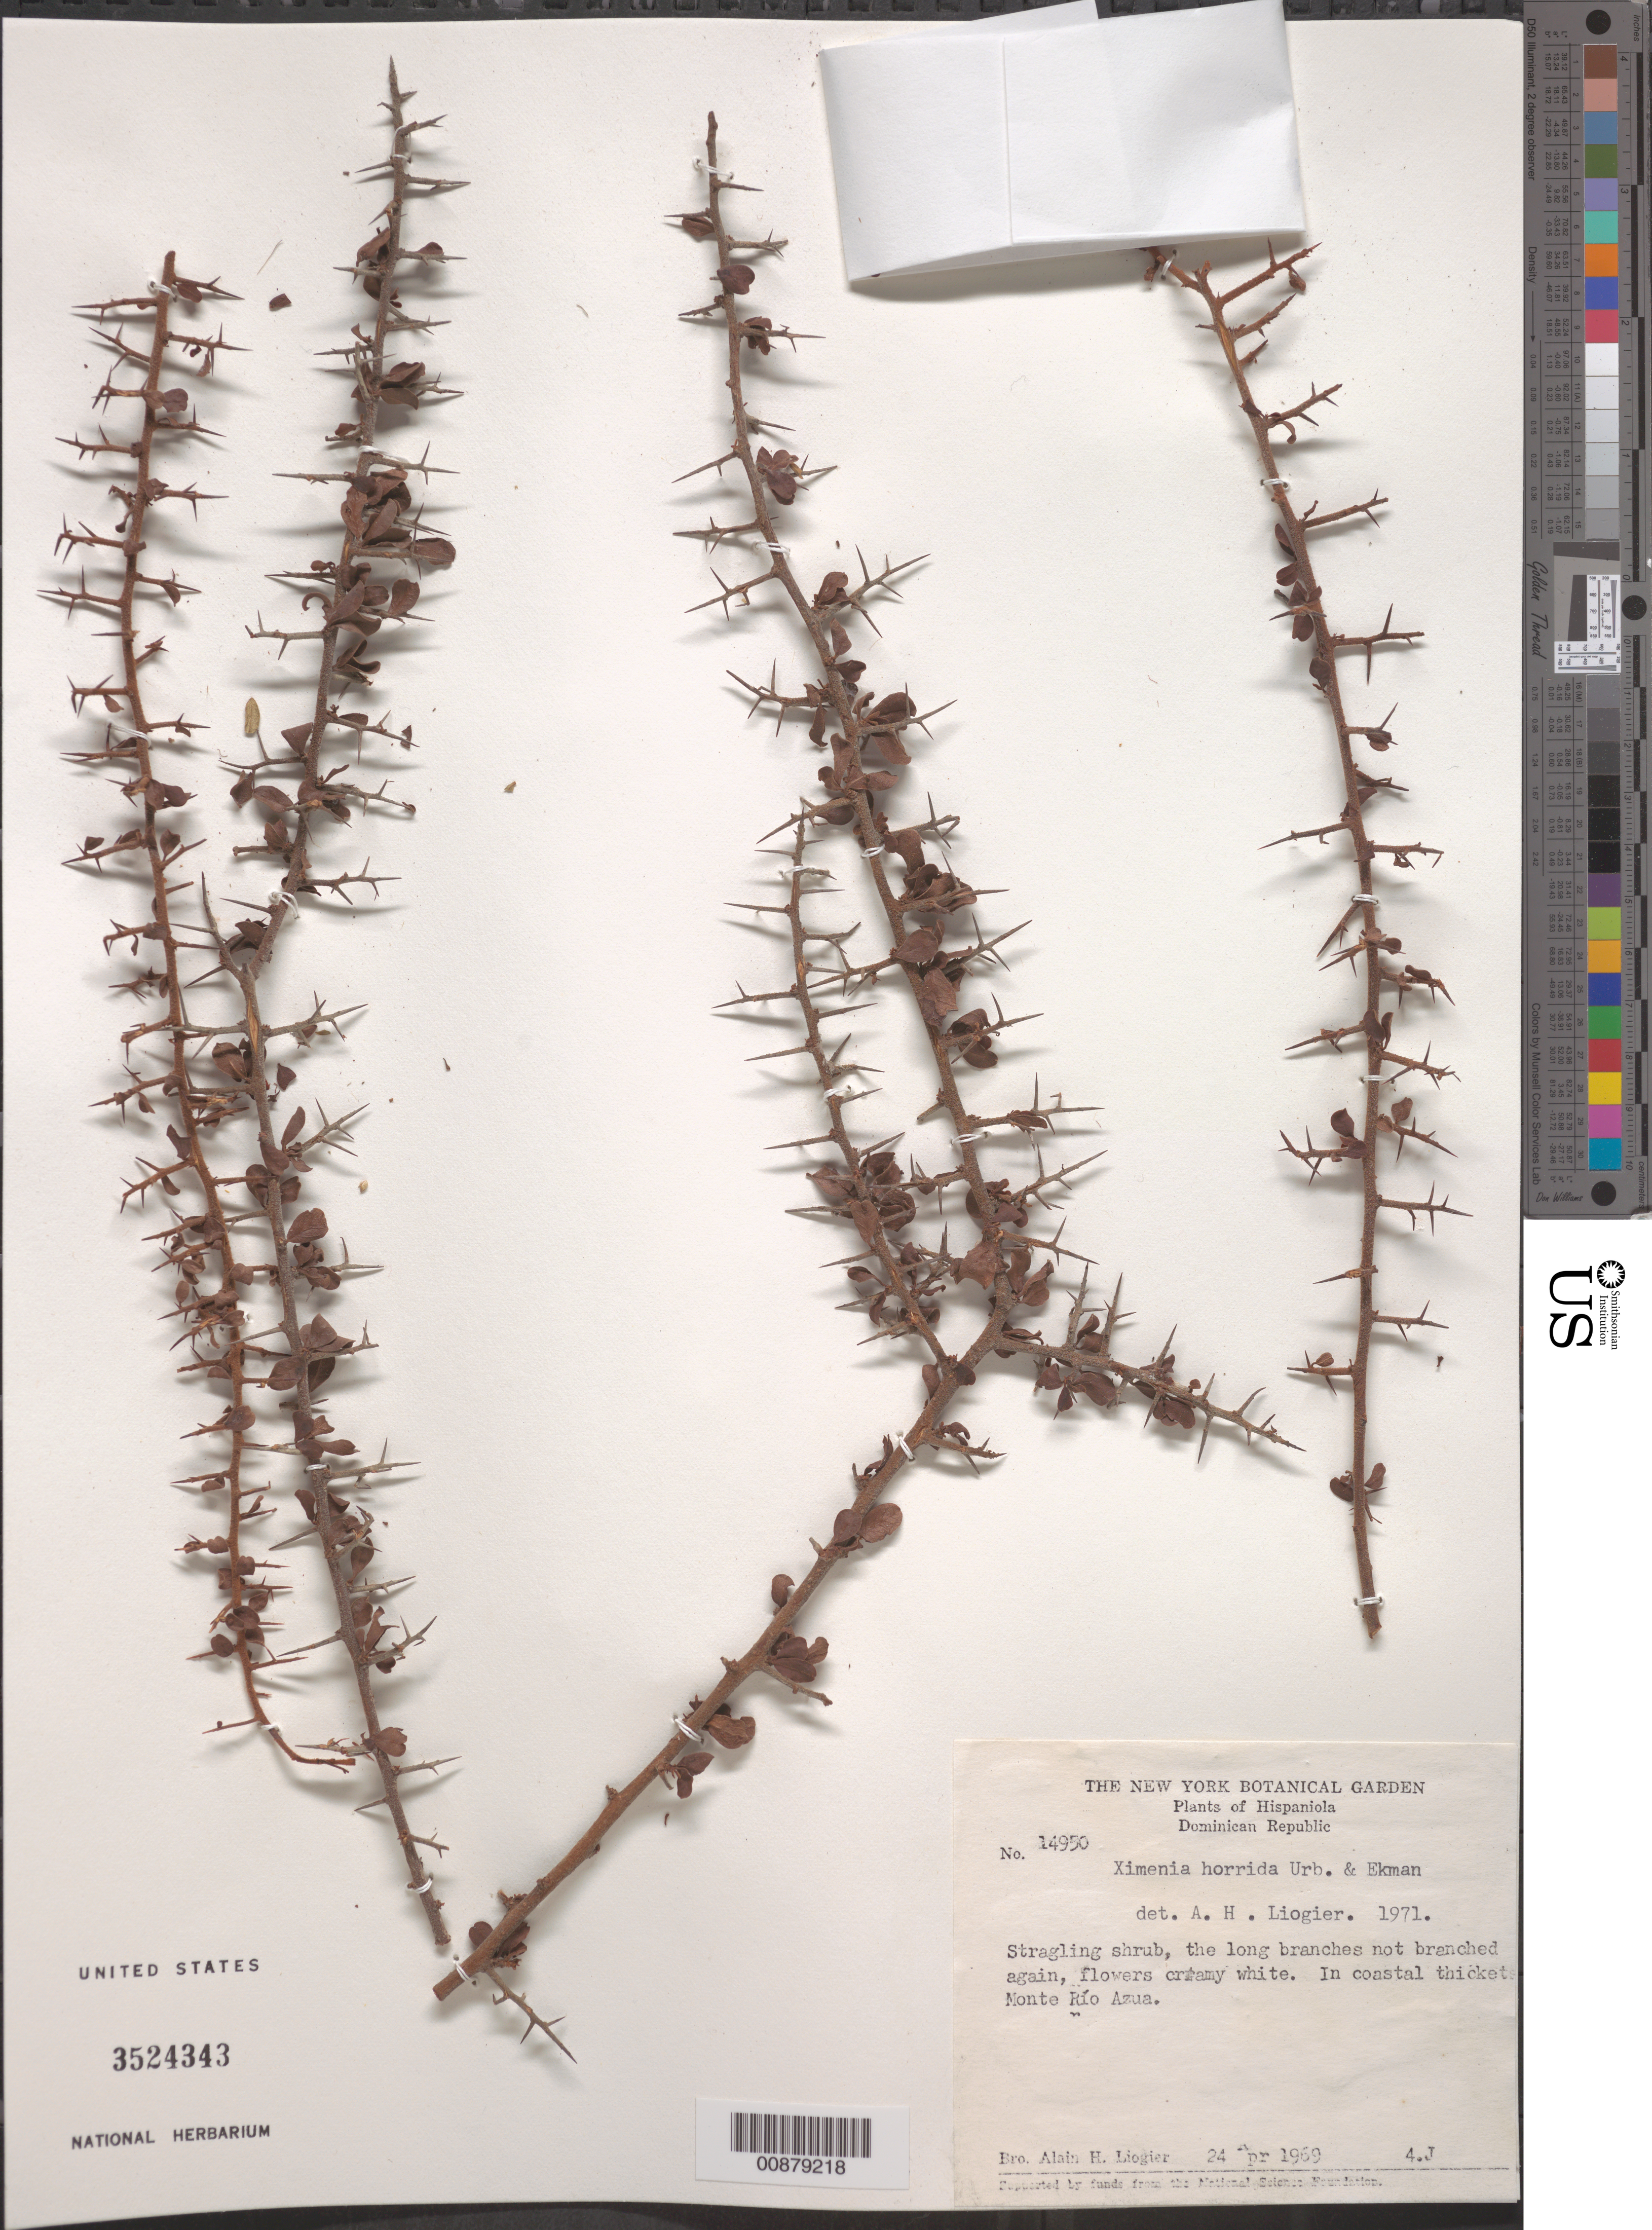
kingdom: Plantae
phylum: Tracheophyta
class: Magnoliopsida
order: Santalales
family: Ximeniaceae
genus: Ximenia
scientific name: Ximenia horrida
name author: Urb. & Ekman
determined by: Liogier, Alain H.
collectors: A. H. Liogier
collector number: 14950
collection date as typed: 24 Apr 1969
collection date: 1969-04-24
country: Dominican Republic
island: Hispaniola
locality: Monte Río Azua.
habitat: In coastal thickets.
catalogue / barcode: US 3524343